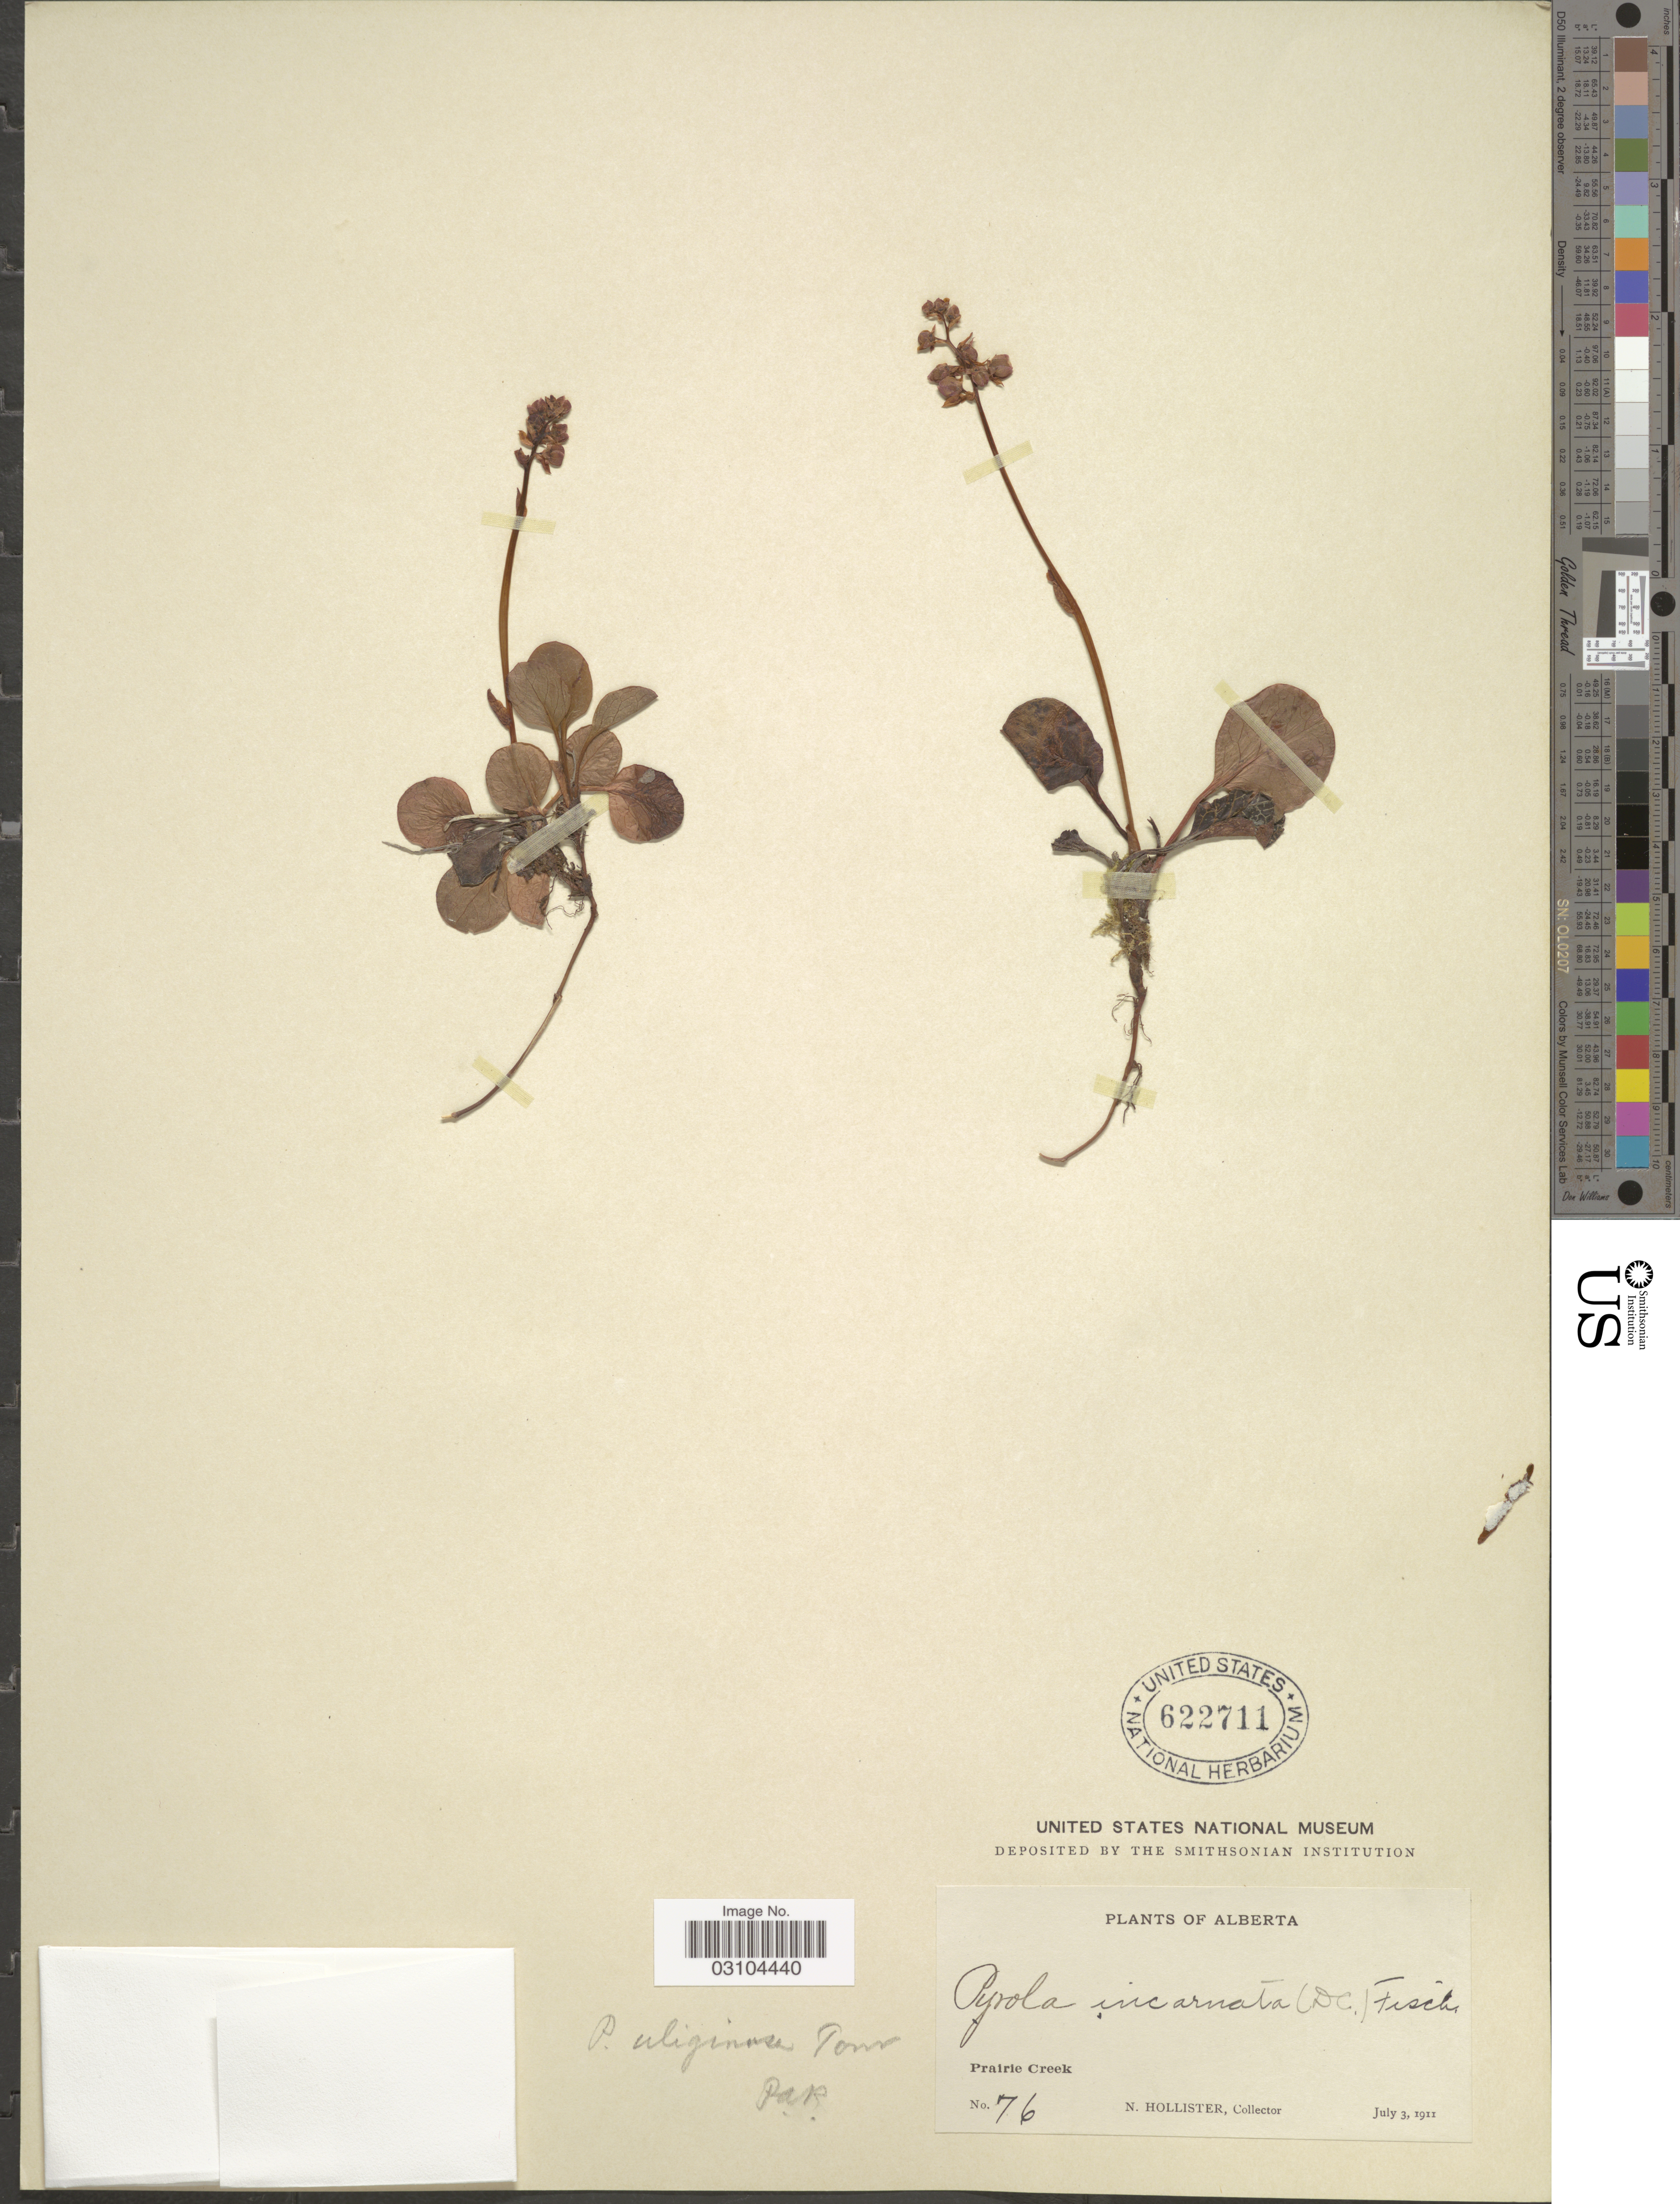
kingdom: Plantae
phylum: Tracheophyta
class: Magnoliopsida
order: Ericales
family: Ericaceae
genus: Pyrola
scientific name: Pyrola uliginosa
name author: Torr. & A. Gray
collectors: N. Hollister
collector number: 76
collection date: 1911-07-03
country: Canada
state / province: Alberta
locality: Prairie Creek.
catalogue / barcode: US 622711